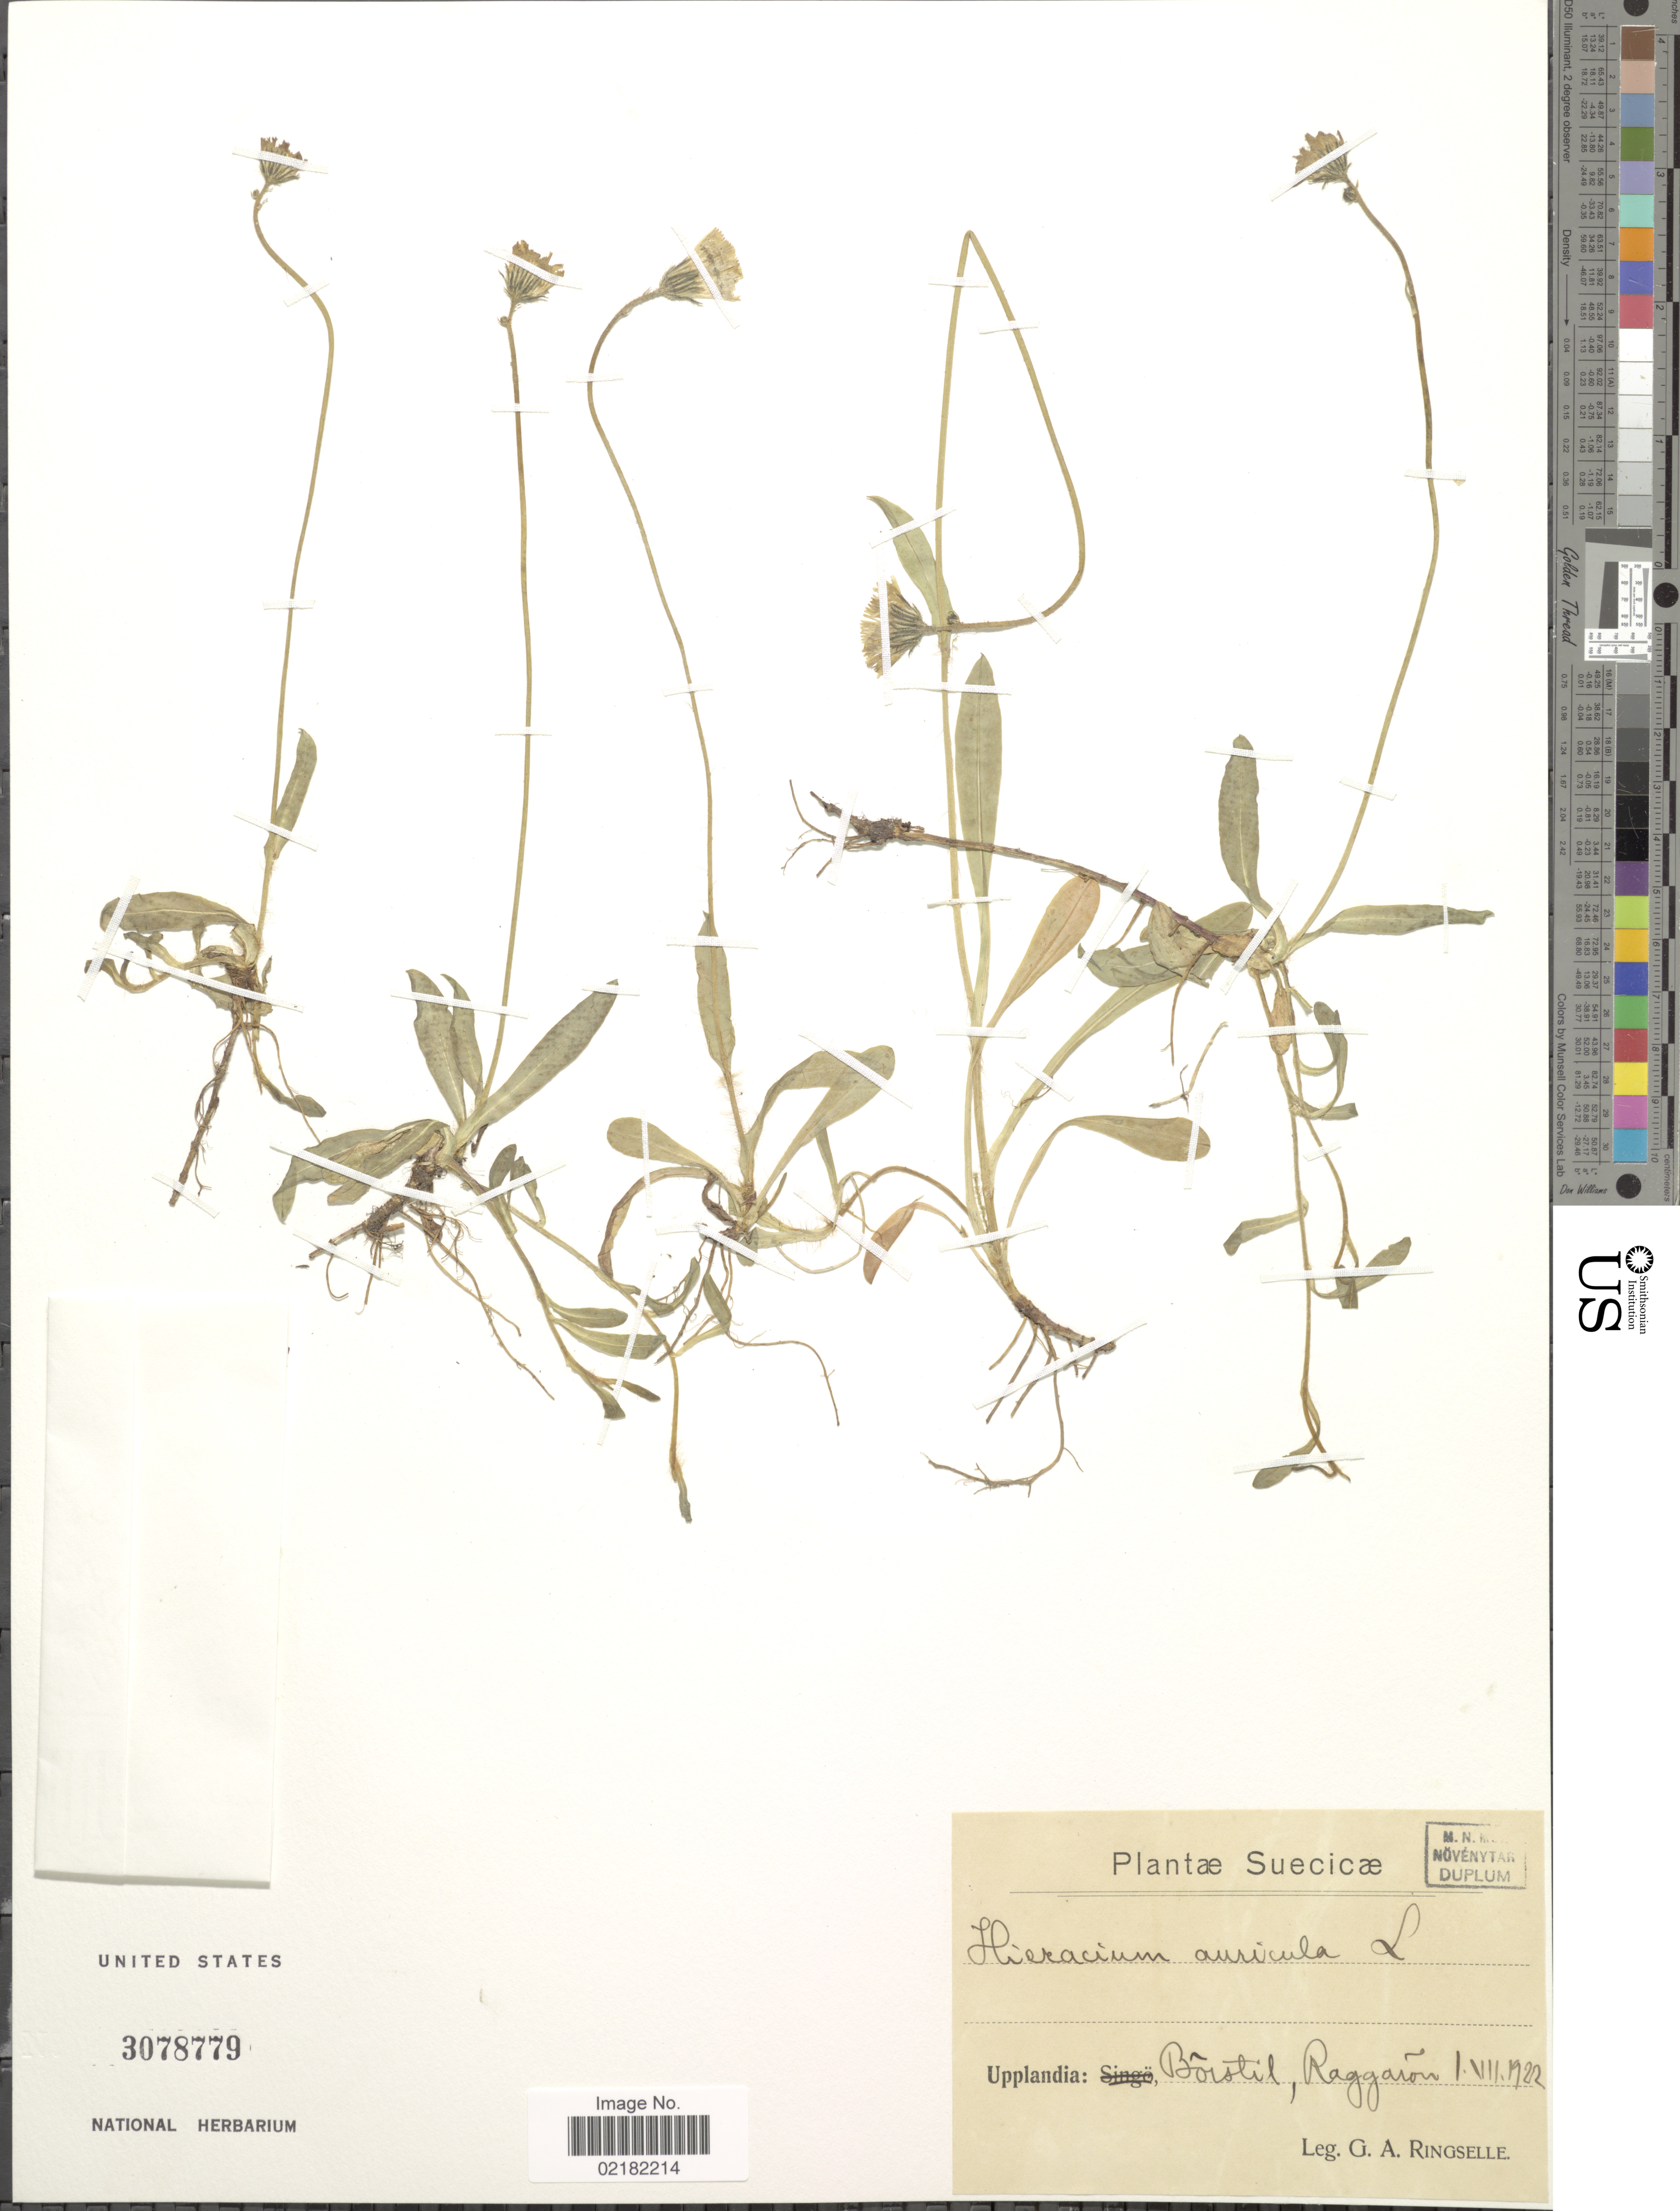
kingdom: Plantae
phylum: Tracheophyta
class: Magnoliopsida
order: Asterales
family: Asteraceae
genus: Pilosella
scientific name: Pilosella floribunda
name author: (Wimm. & Grab.) Fr. a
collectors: G. Ringselle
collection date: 1922-07-01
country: Sweden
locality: Suecicae, Upplandia: Borstil, Raggarön.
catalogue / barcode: US 3078779